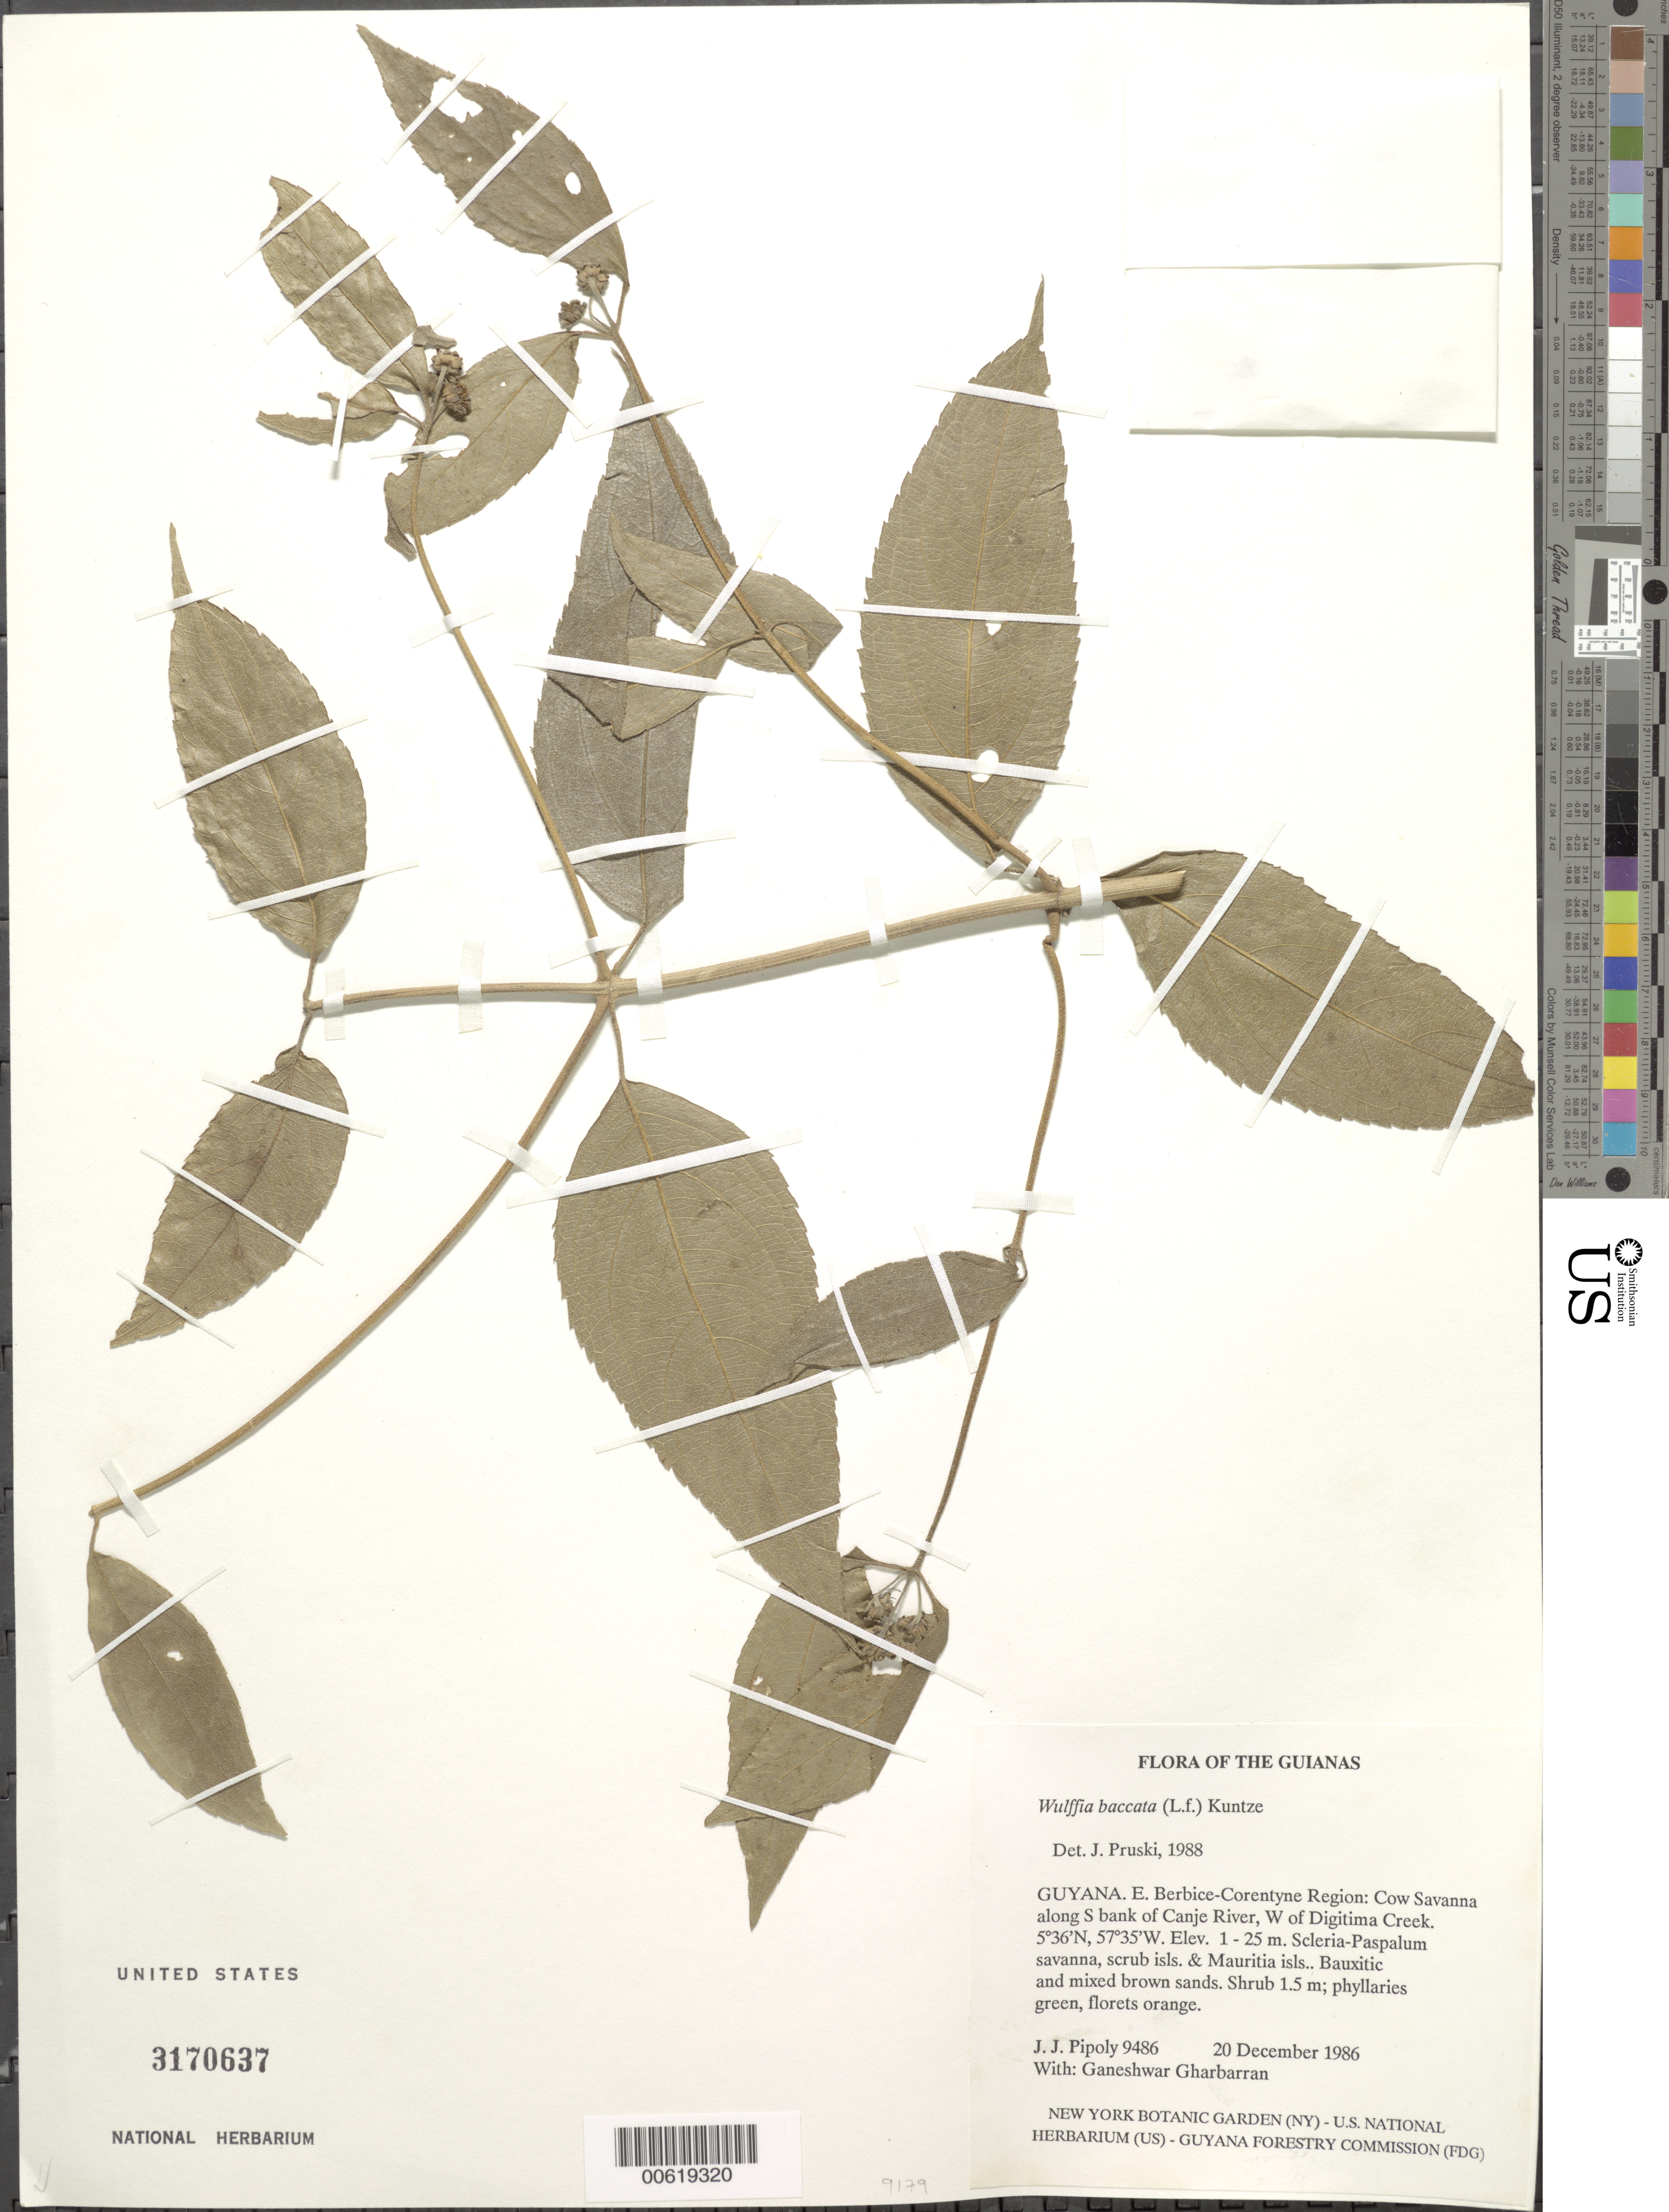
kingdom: Plantae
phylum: Tracheophyta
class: Magnoliopsida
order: Asterales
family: Asteraceae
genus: Wulffia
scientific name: Wulffia baccata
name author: (L. f.) Kuntze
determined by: Pruski, J. F.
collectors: J. J. Pipoly & G. Gharbarran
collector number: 9486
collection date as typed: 20 December 1986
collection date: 1986-12-20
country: Guyana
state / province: E. Berbice-Corentyne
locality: Cow savanna, along S bank of Canje River, W of Digitima Creek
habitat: Scleria-Paspalum savanna, scrub isls. & Mauritia isls. Bauxitic and mixed brown sands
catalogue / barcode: US 3170637